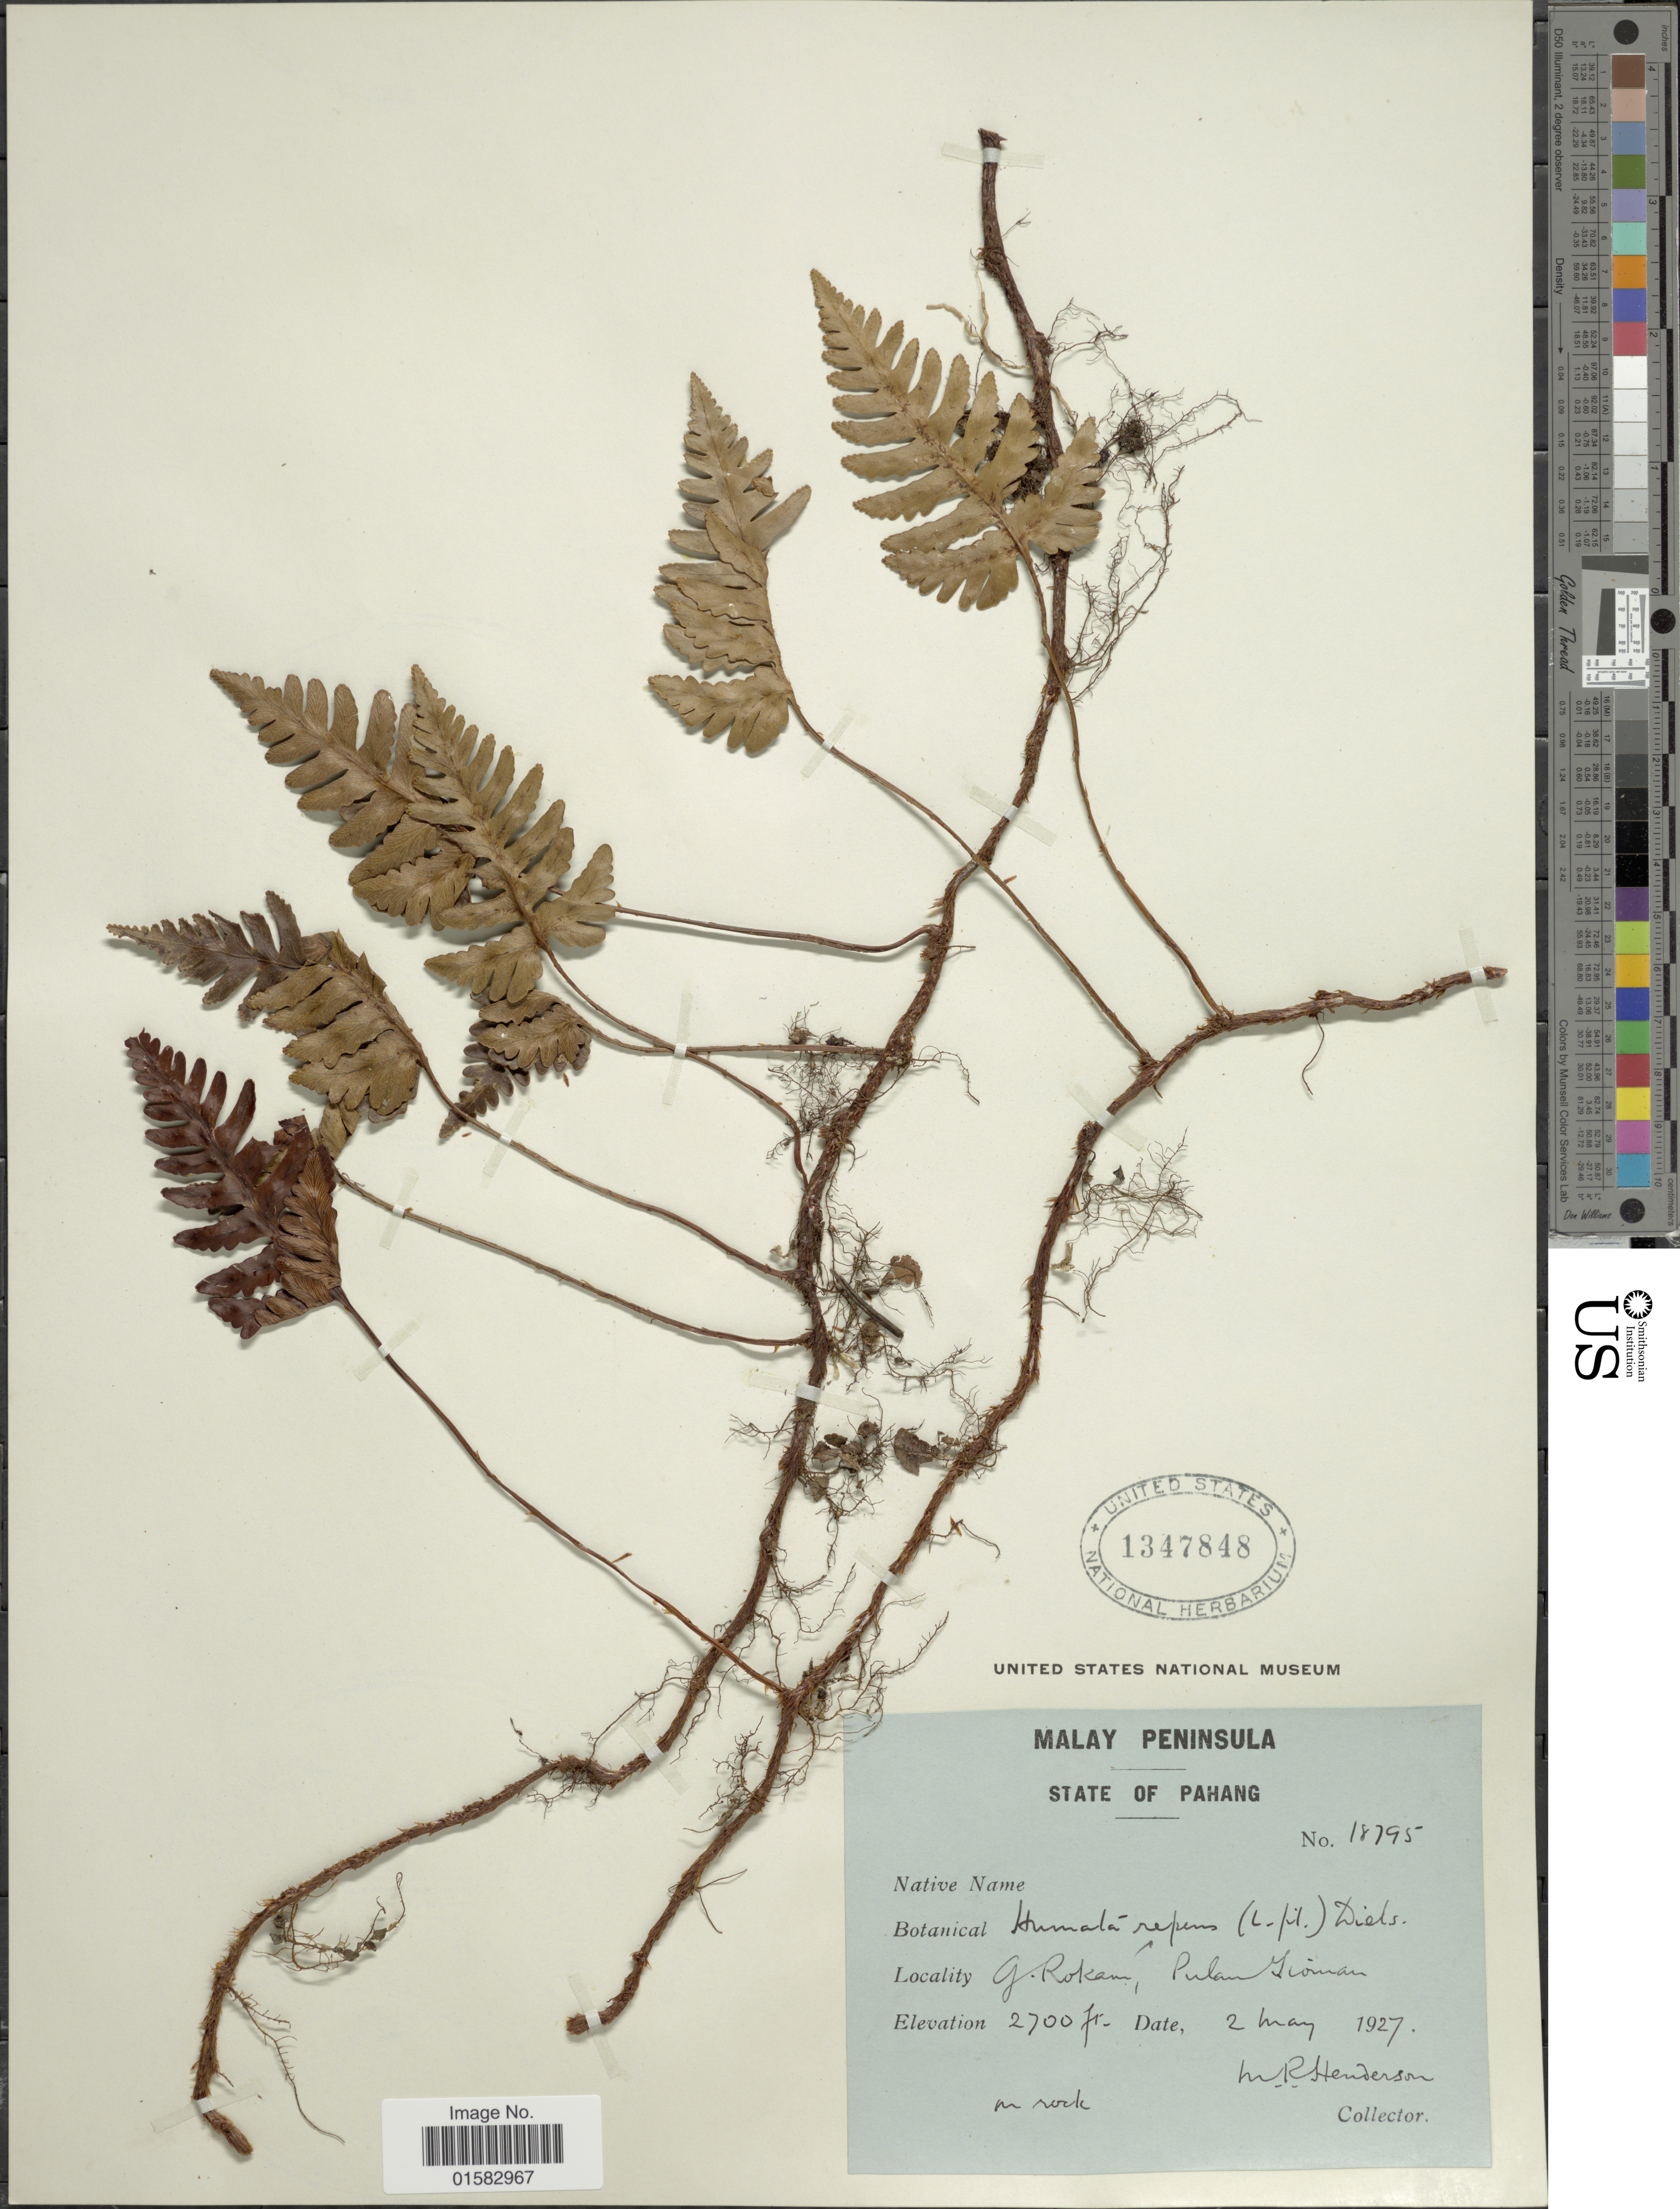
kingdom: Plantae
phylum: Tracheophyta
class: Polypodiopsida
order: Polypodiales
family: Davalliaceae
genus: Davallia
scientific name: Davallia repens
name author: (L. f.) Kuhn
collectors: M. Henderson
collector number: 18795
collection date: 1927-05-02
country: Malaysia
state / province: Pahang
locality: Malay Peninsula, G. Rokam, Pulam Tioman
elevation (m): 823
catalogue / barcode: US 1347848